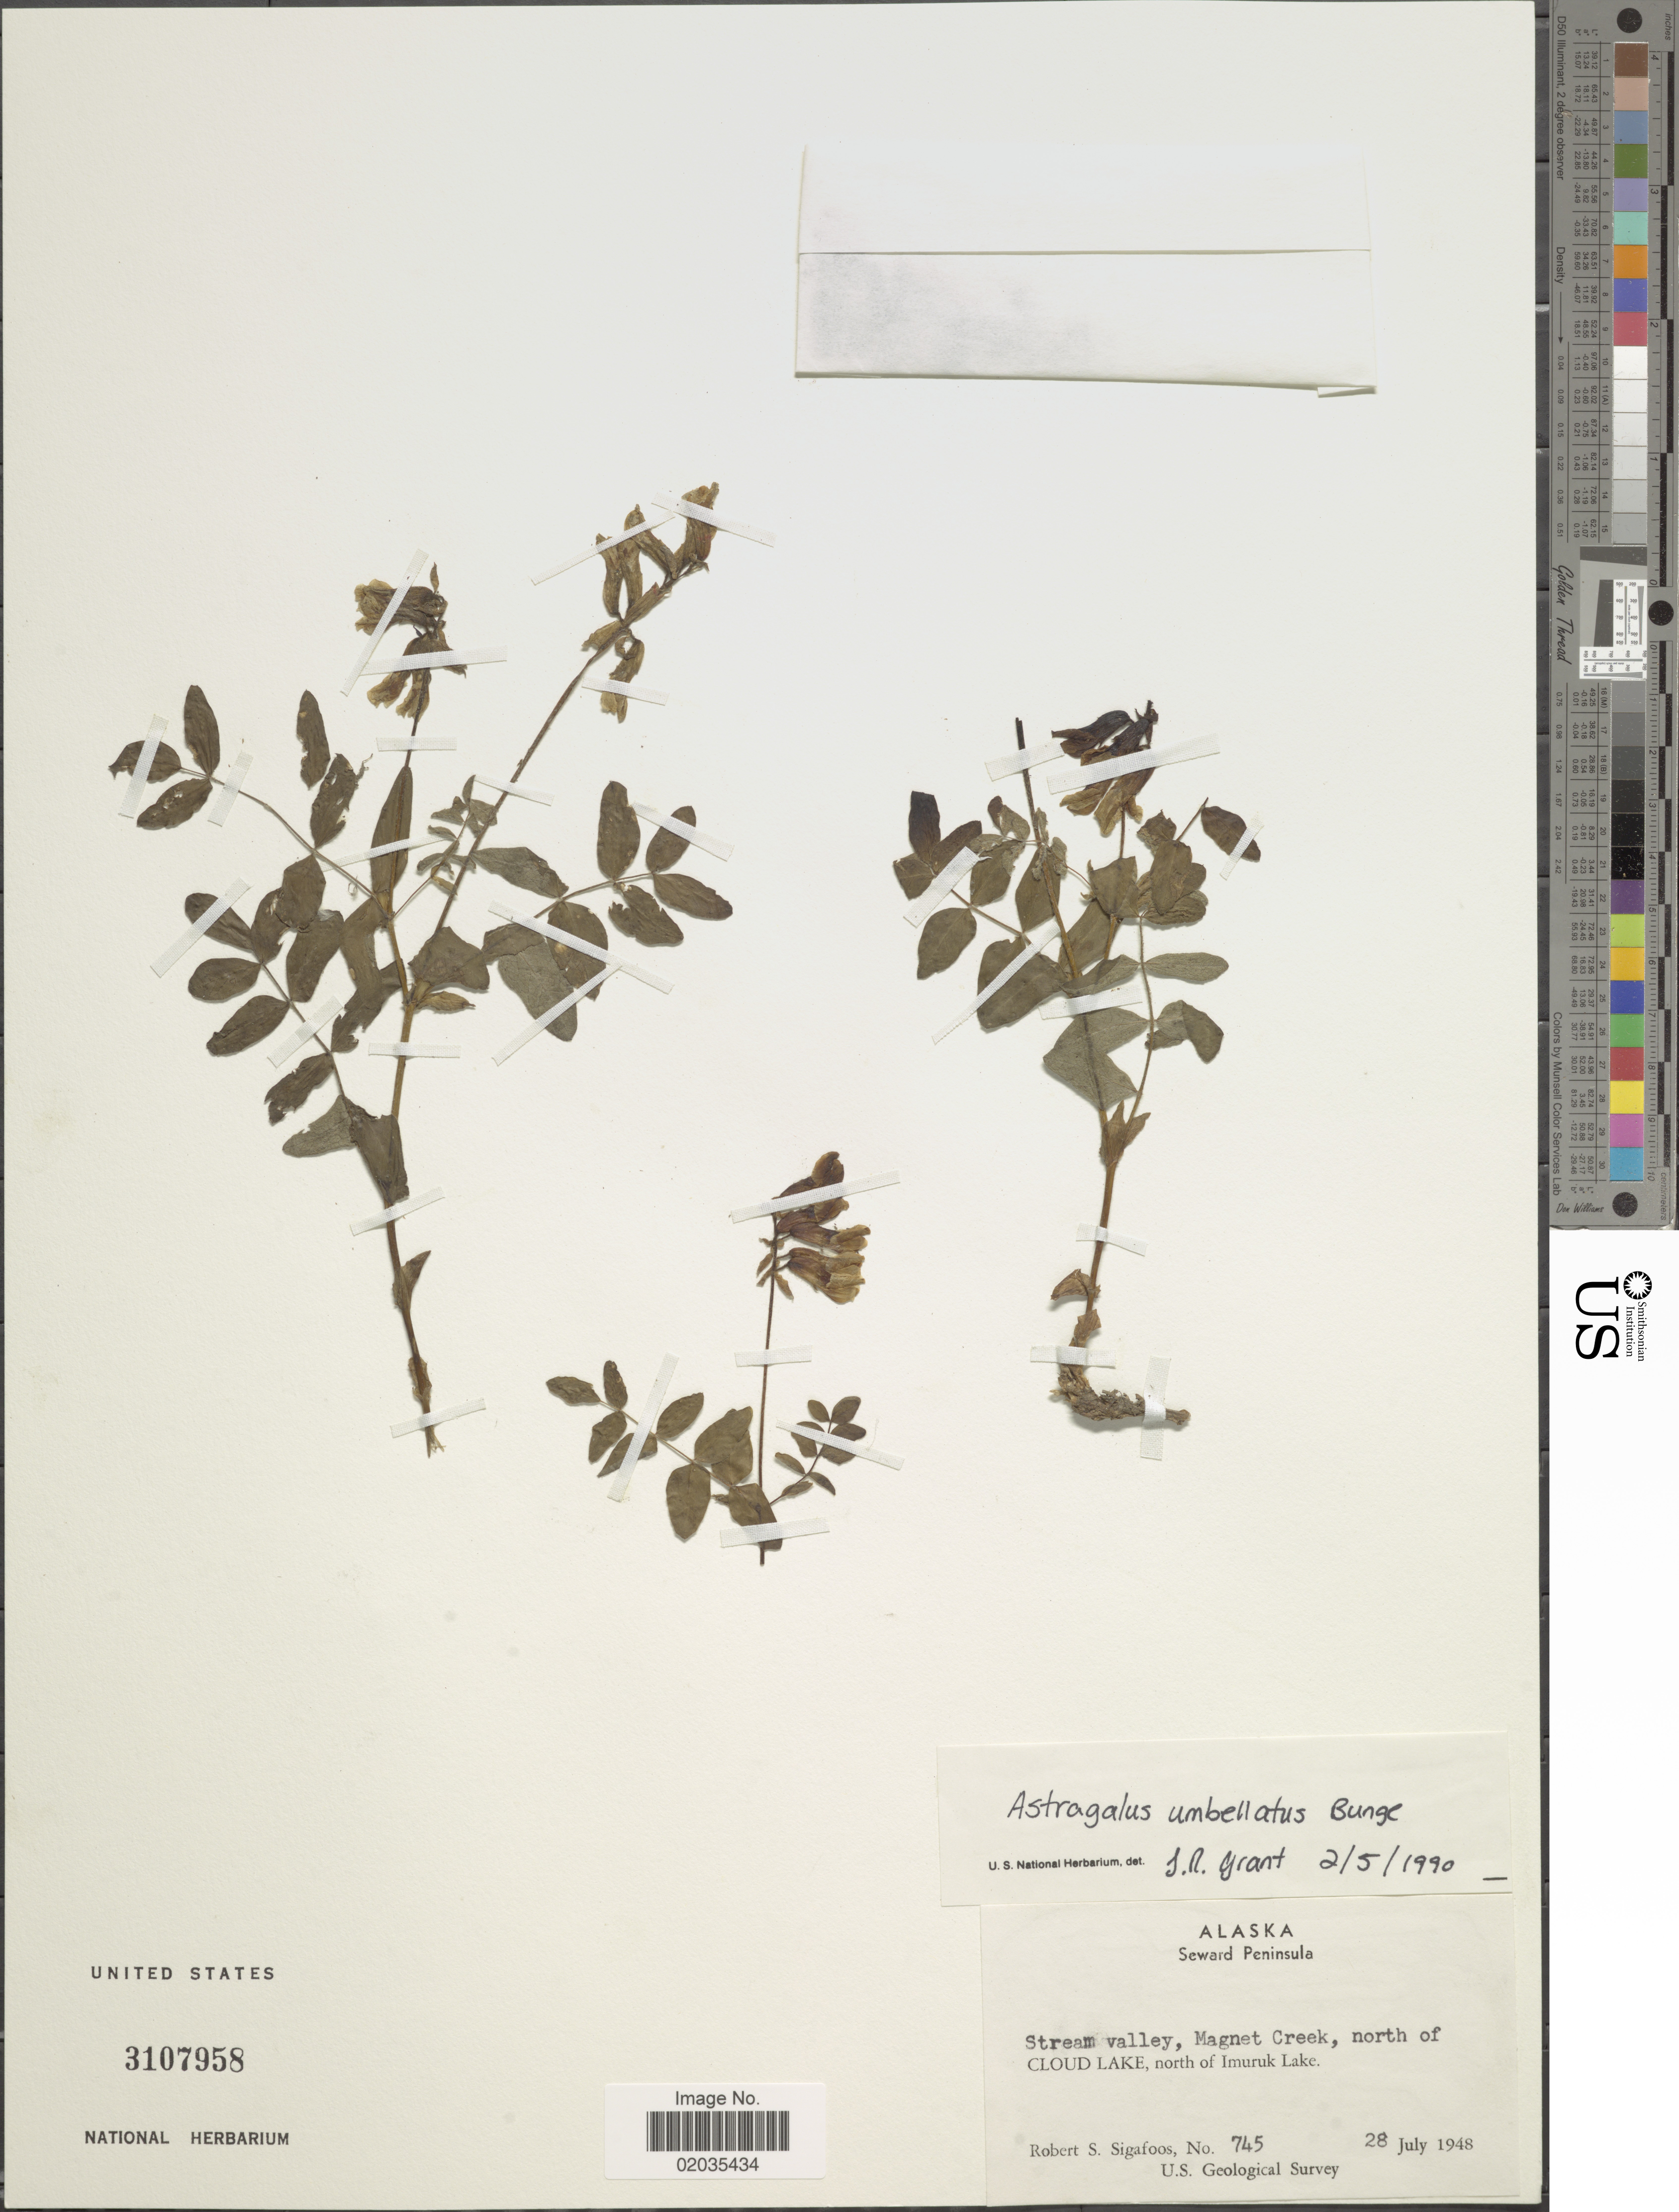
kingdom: Plantae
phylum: Tracheophyta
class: Magnoliopsida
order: Fabales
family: Fabaceae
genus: Astragalus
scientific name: Astragalus umbellatus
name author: Bunge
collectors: R. Sigafoos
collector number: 745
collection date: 1948-07-28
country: United States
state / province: Alaska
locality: Seward Peninsula. Stream valley, Magnet Creek, north of Cloud Lake, north of Imuruk Lake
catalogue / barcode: US 3107958